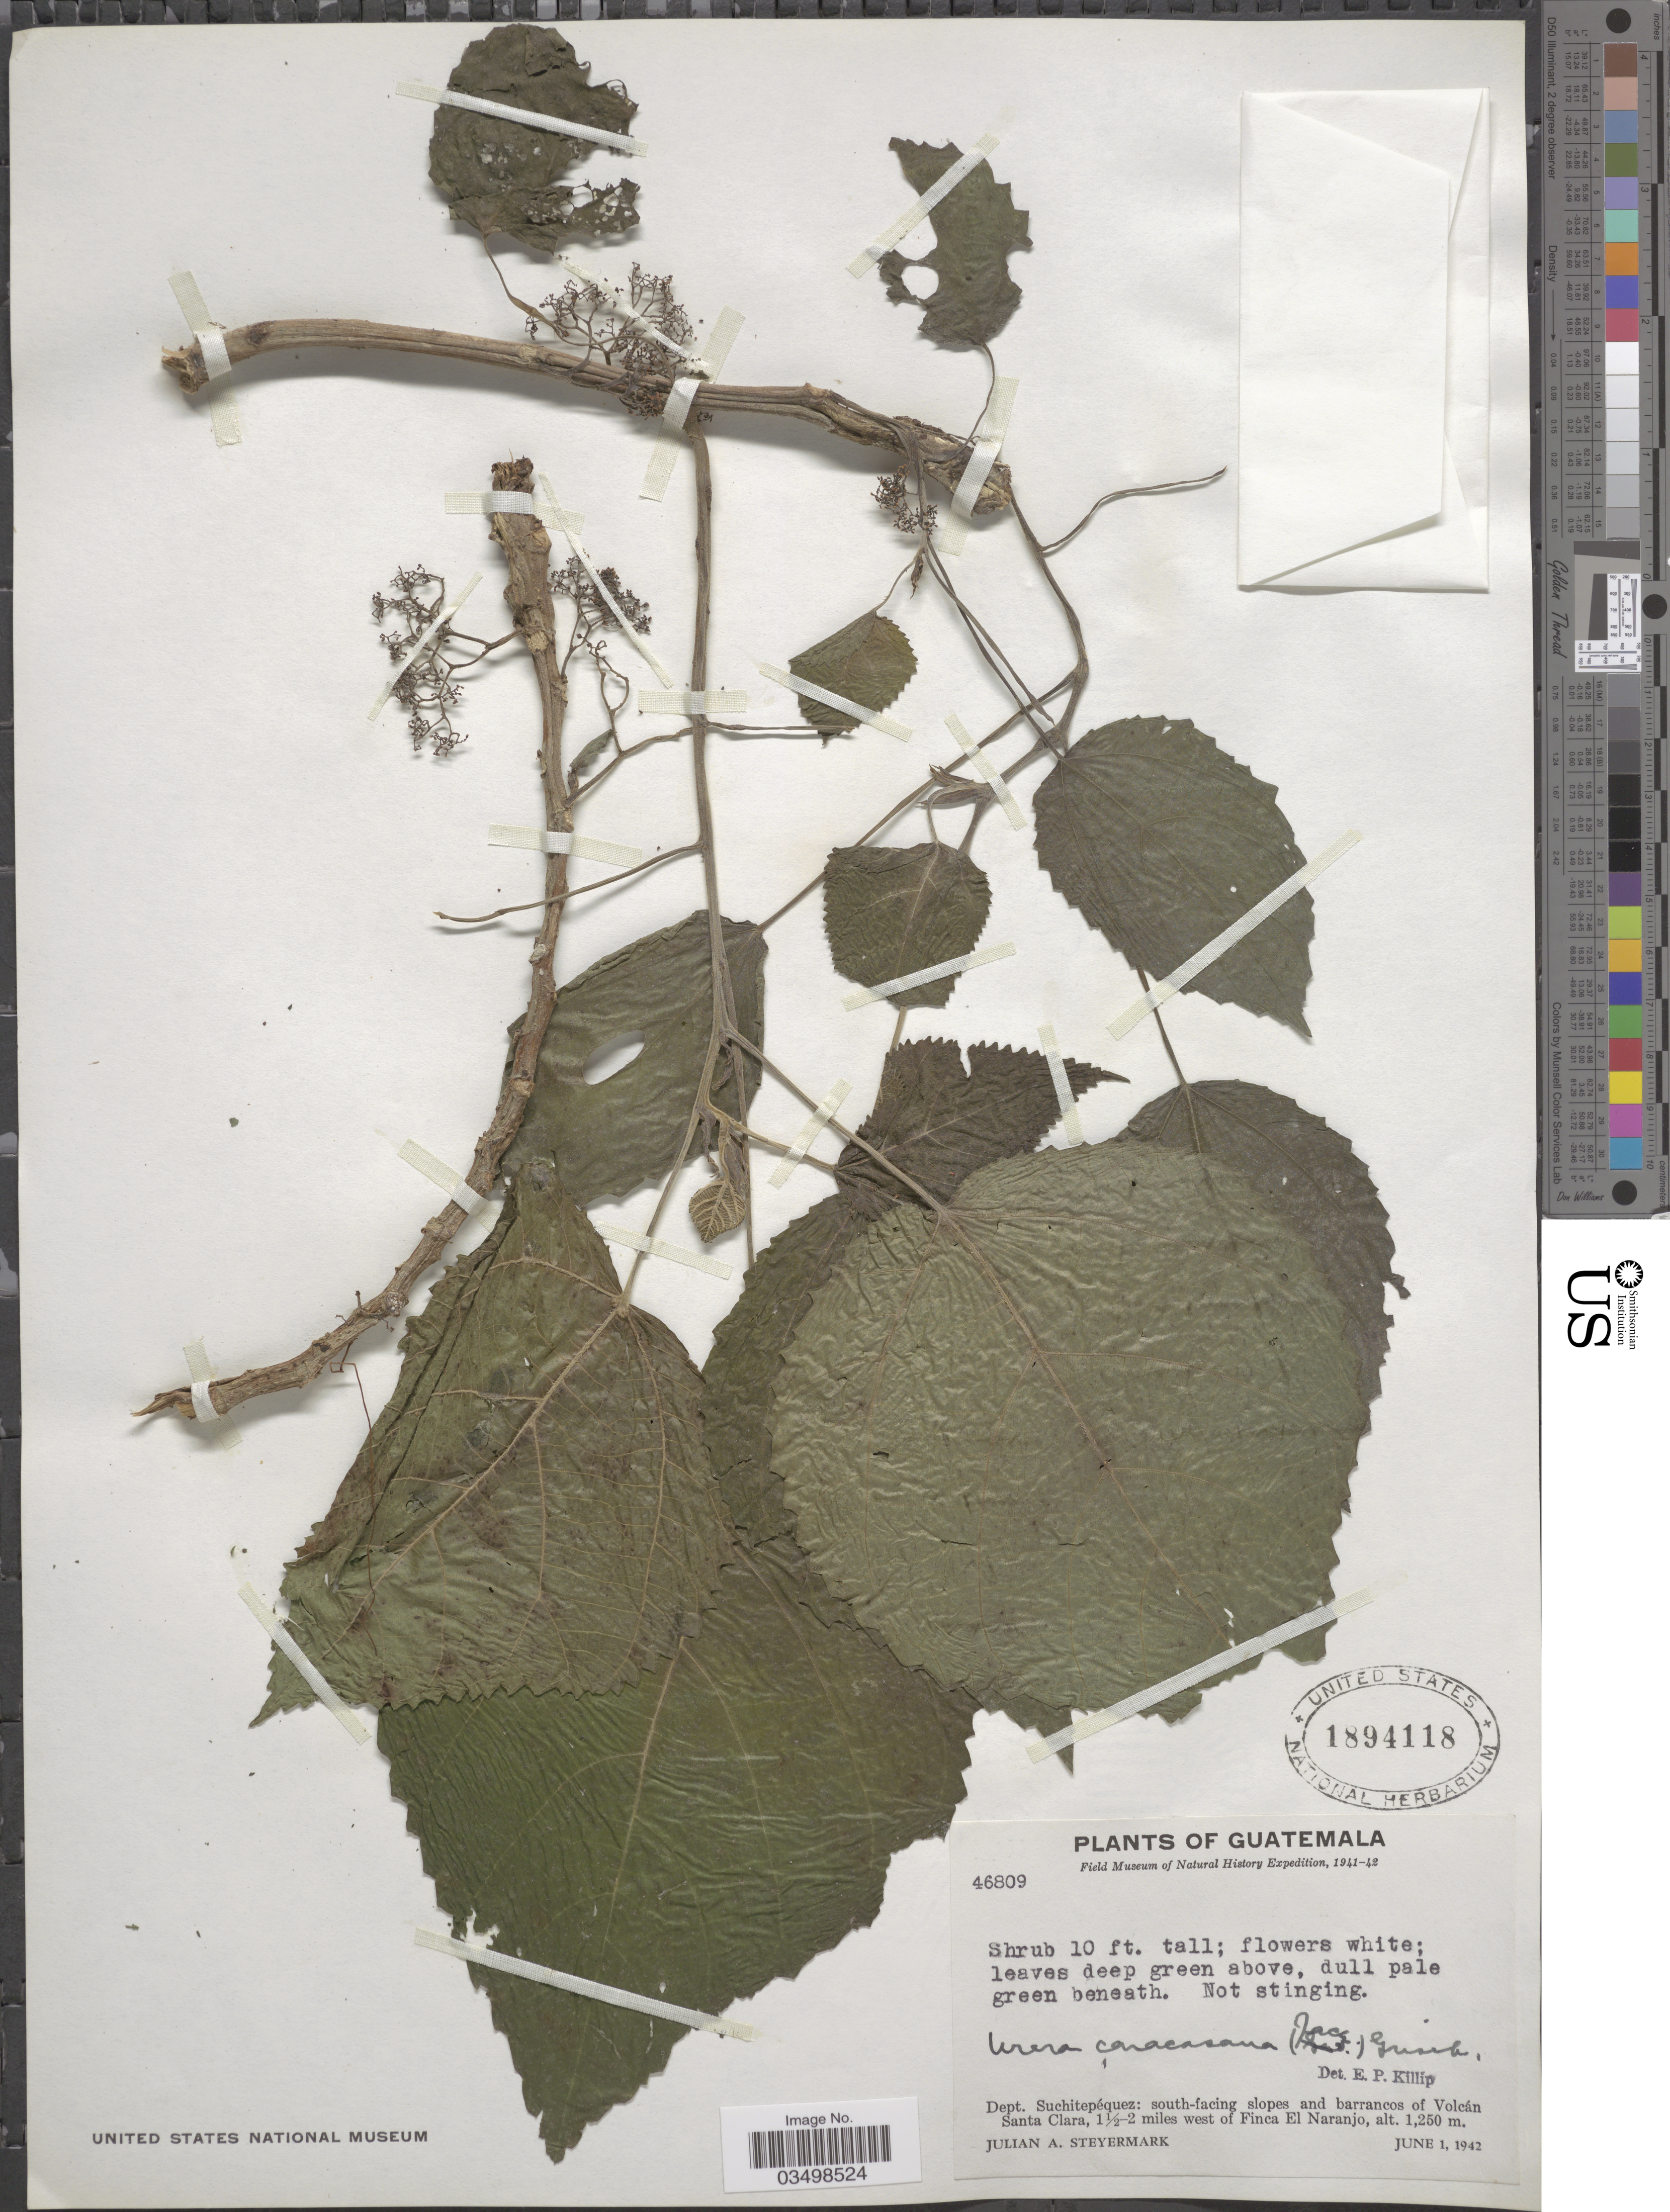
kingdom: Plantae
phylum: Tracheophyta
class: Magnoliopsida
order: Rosales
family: Urticaceae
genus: Urera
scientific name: Urera caracasana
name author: (Jacq.) Gaudich. ex Griseb.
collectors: J. Steyermark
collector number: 46809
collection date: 1942-06-01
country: Guatemala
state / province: Suchitepequez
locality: Dept. Suchitepéquez: south-facing slopes and barrancos of Volcán Santa Clara, 1½-2 miles west of Finca El Naranjo.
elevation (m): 1250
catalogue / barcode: US 1894118